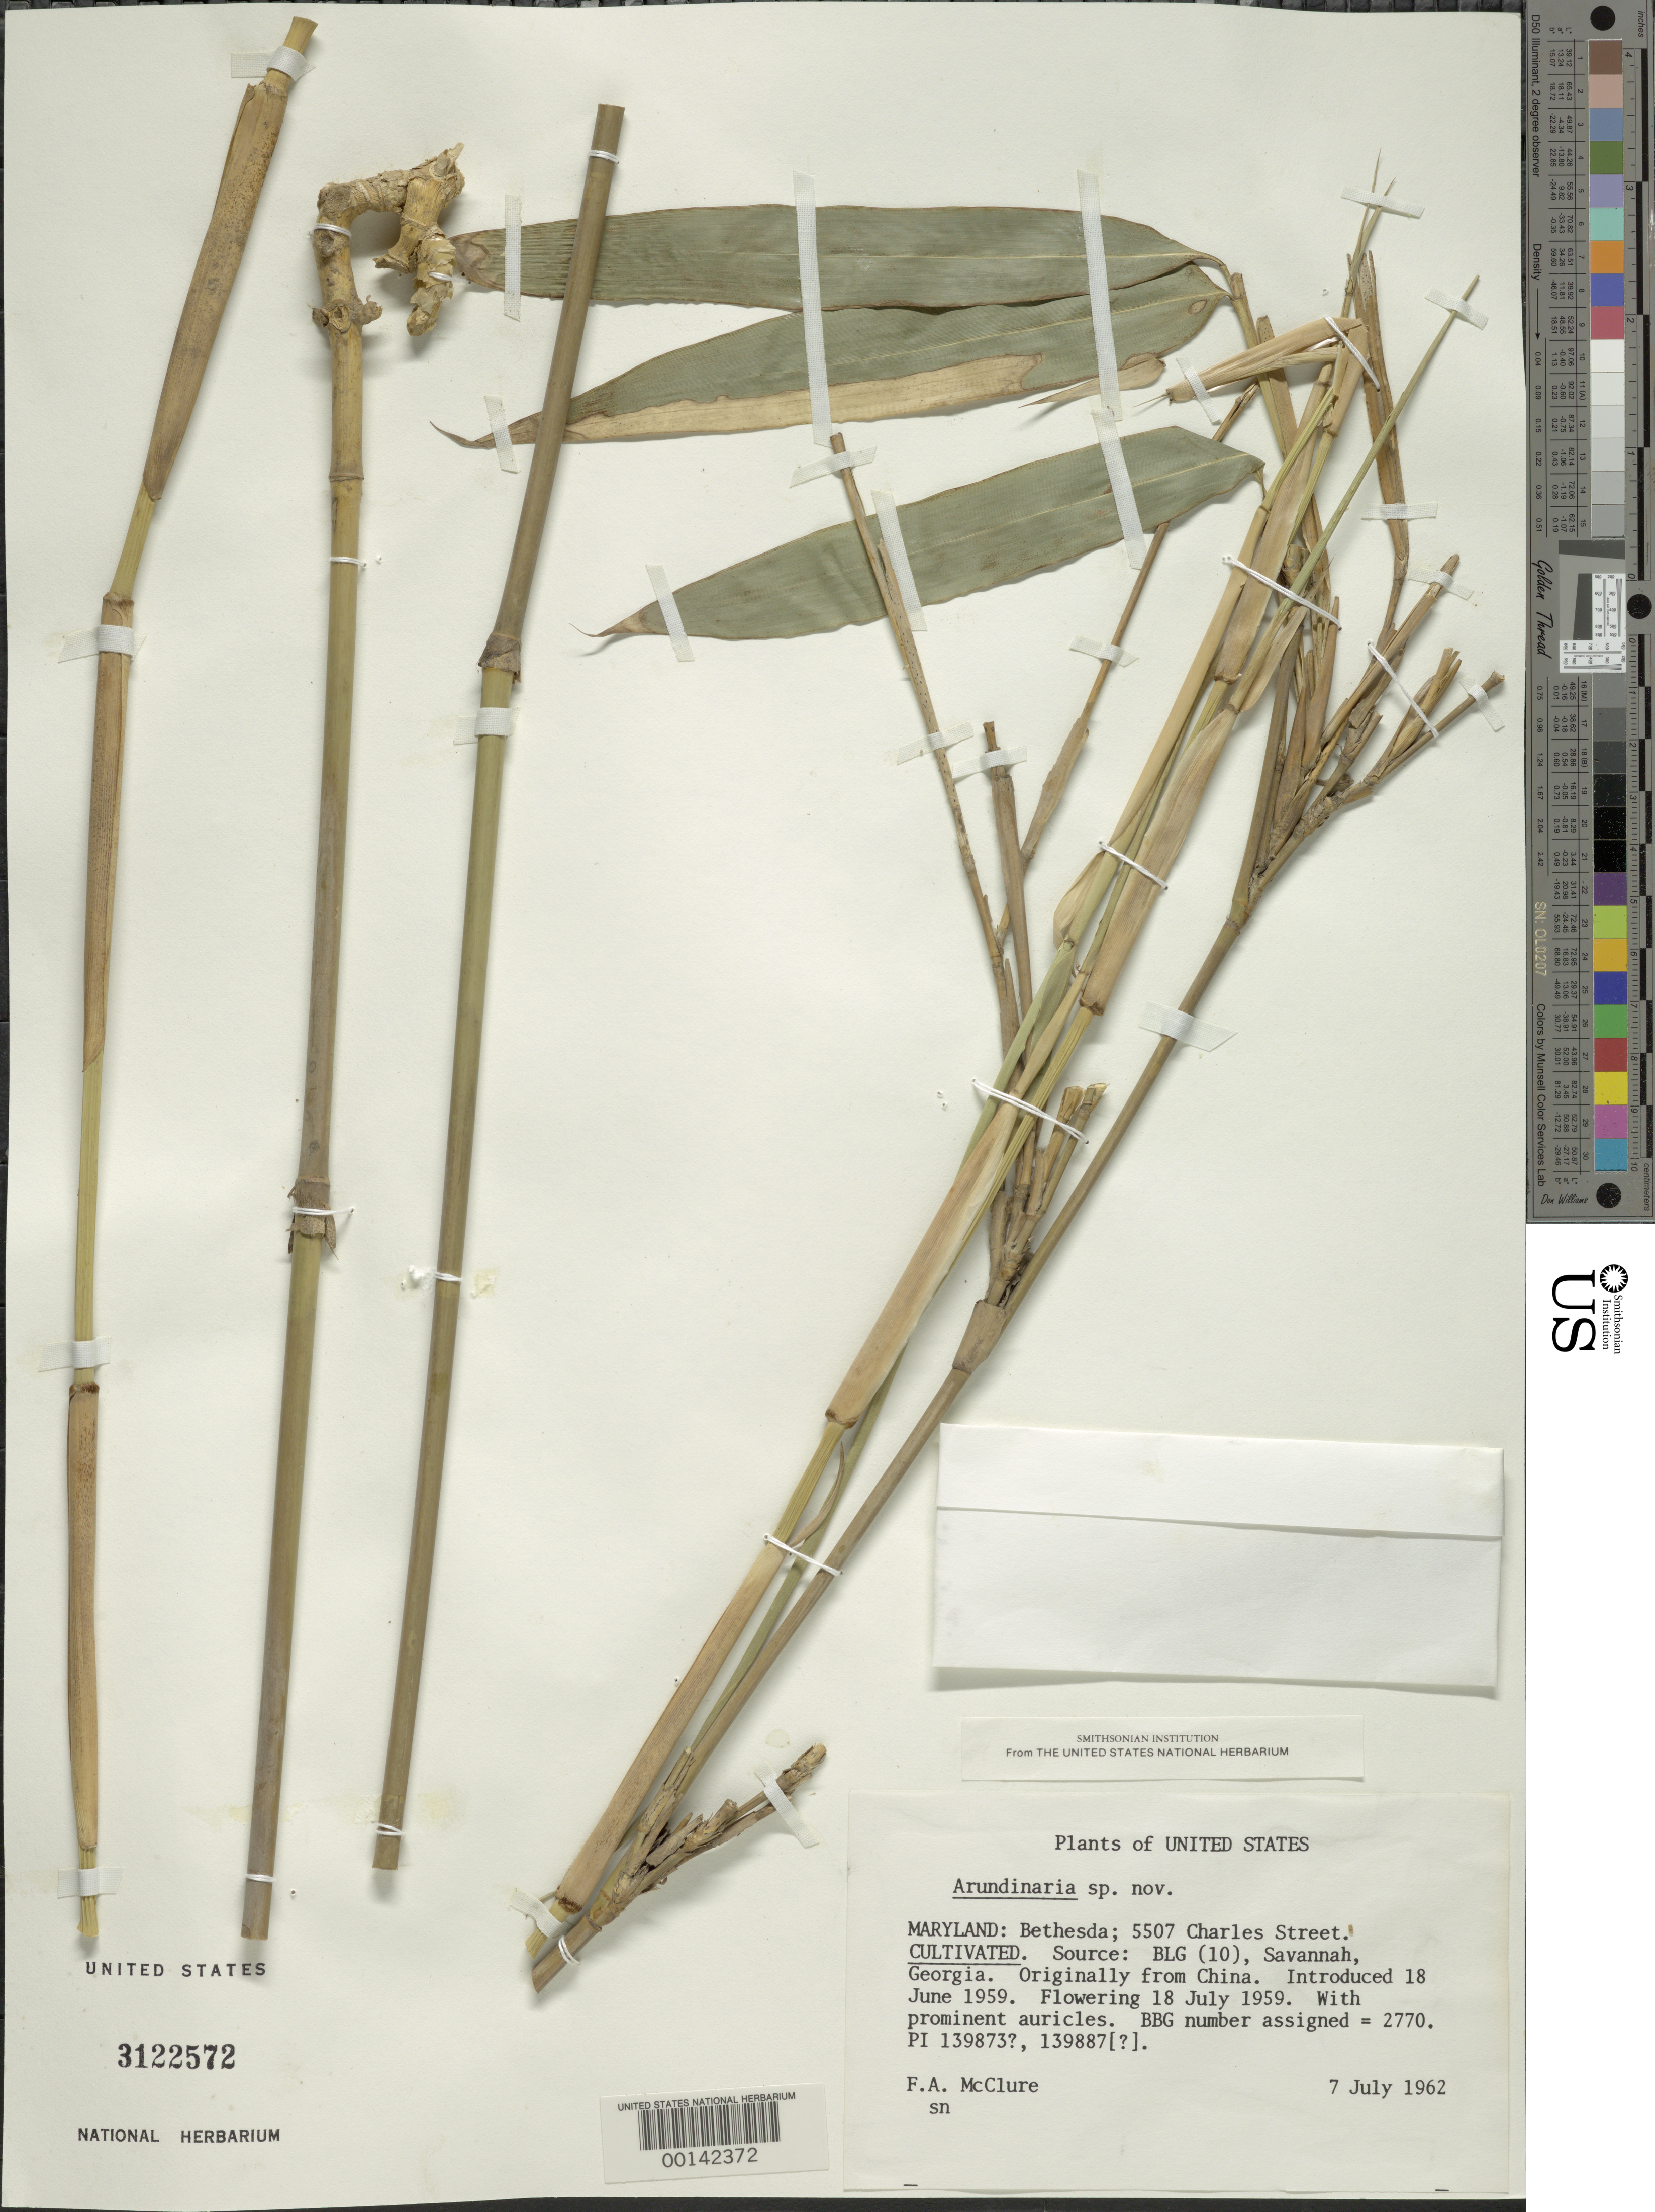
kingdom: Plantae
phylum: Tracheophyta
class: Liliopsida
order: Poales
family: Poaceae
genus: Arundinaria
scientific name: Arundinaria sp.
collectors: F. A. McClure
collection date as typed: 07 Jul 1962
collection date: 1962-07-07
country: United States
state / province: Maryland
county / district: Montgomery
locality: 5507 Charles Street, Bethesda (McClure's garden)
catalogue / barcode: US 3122572